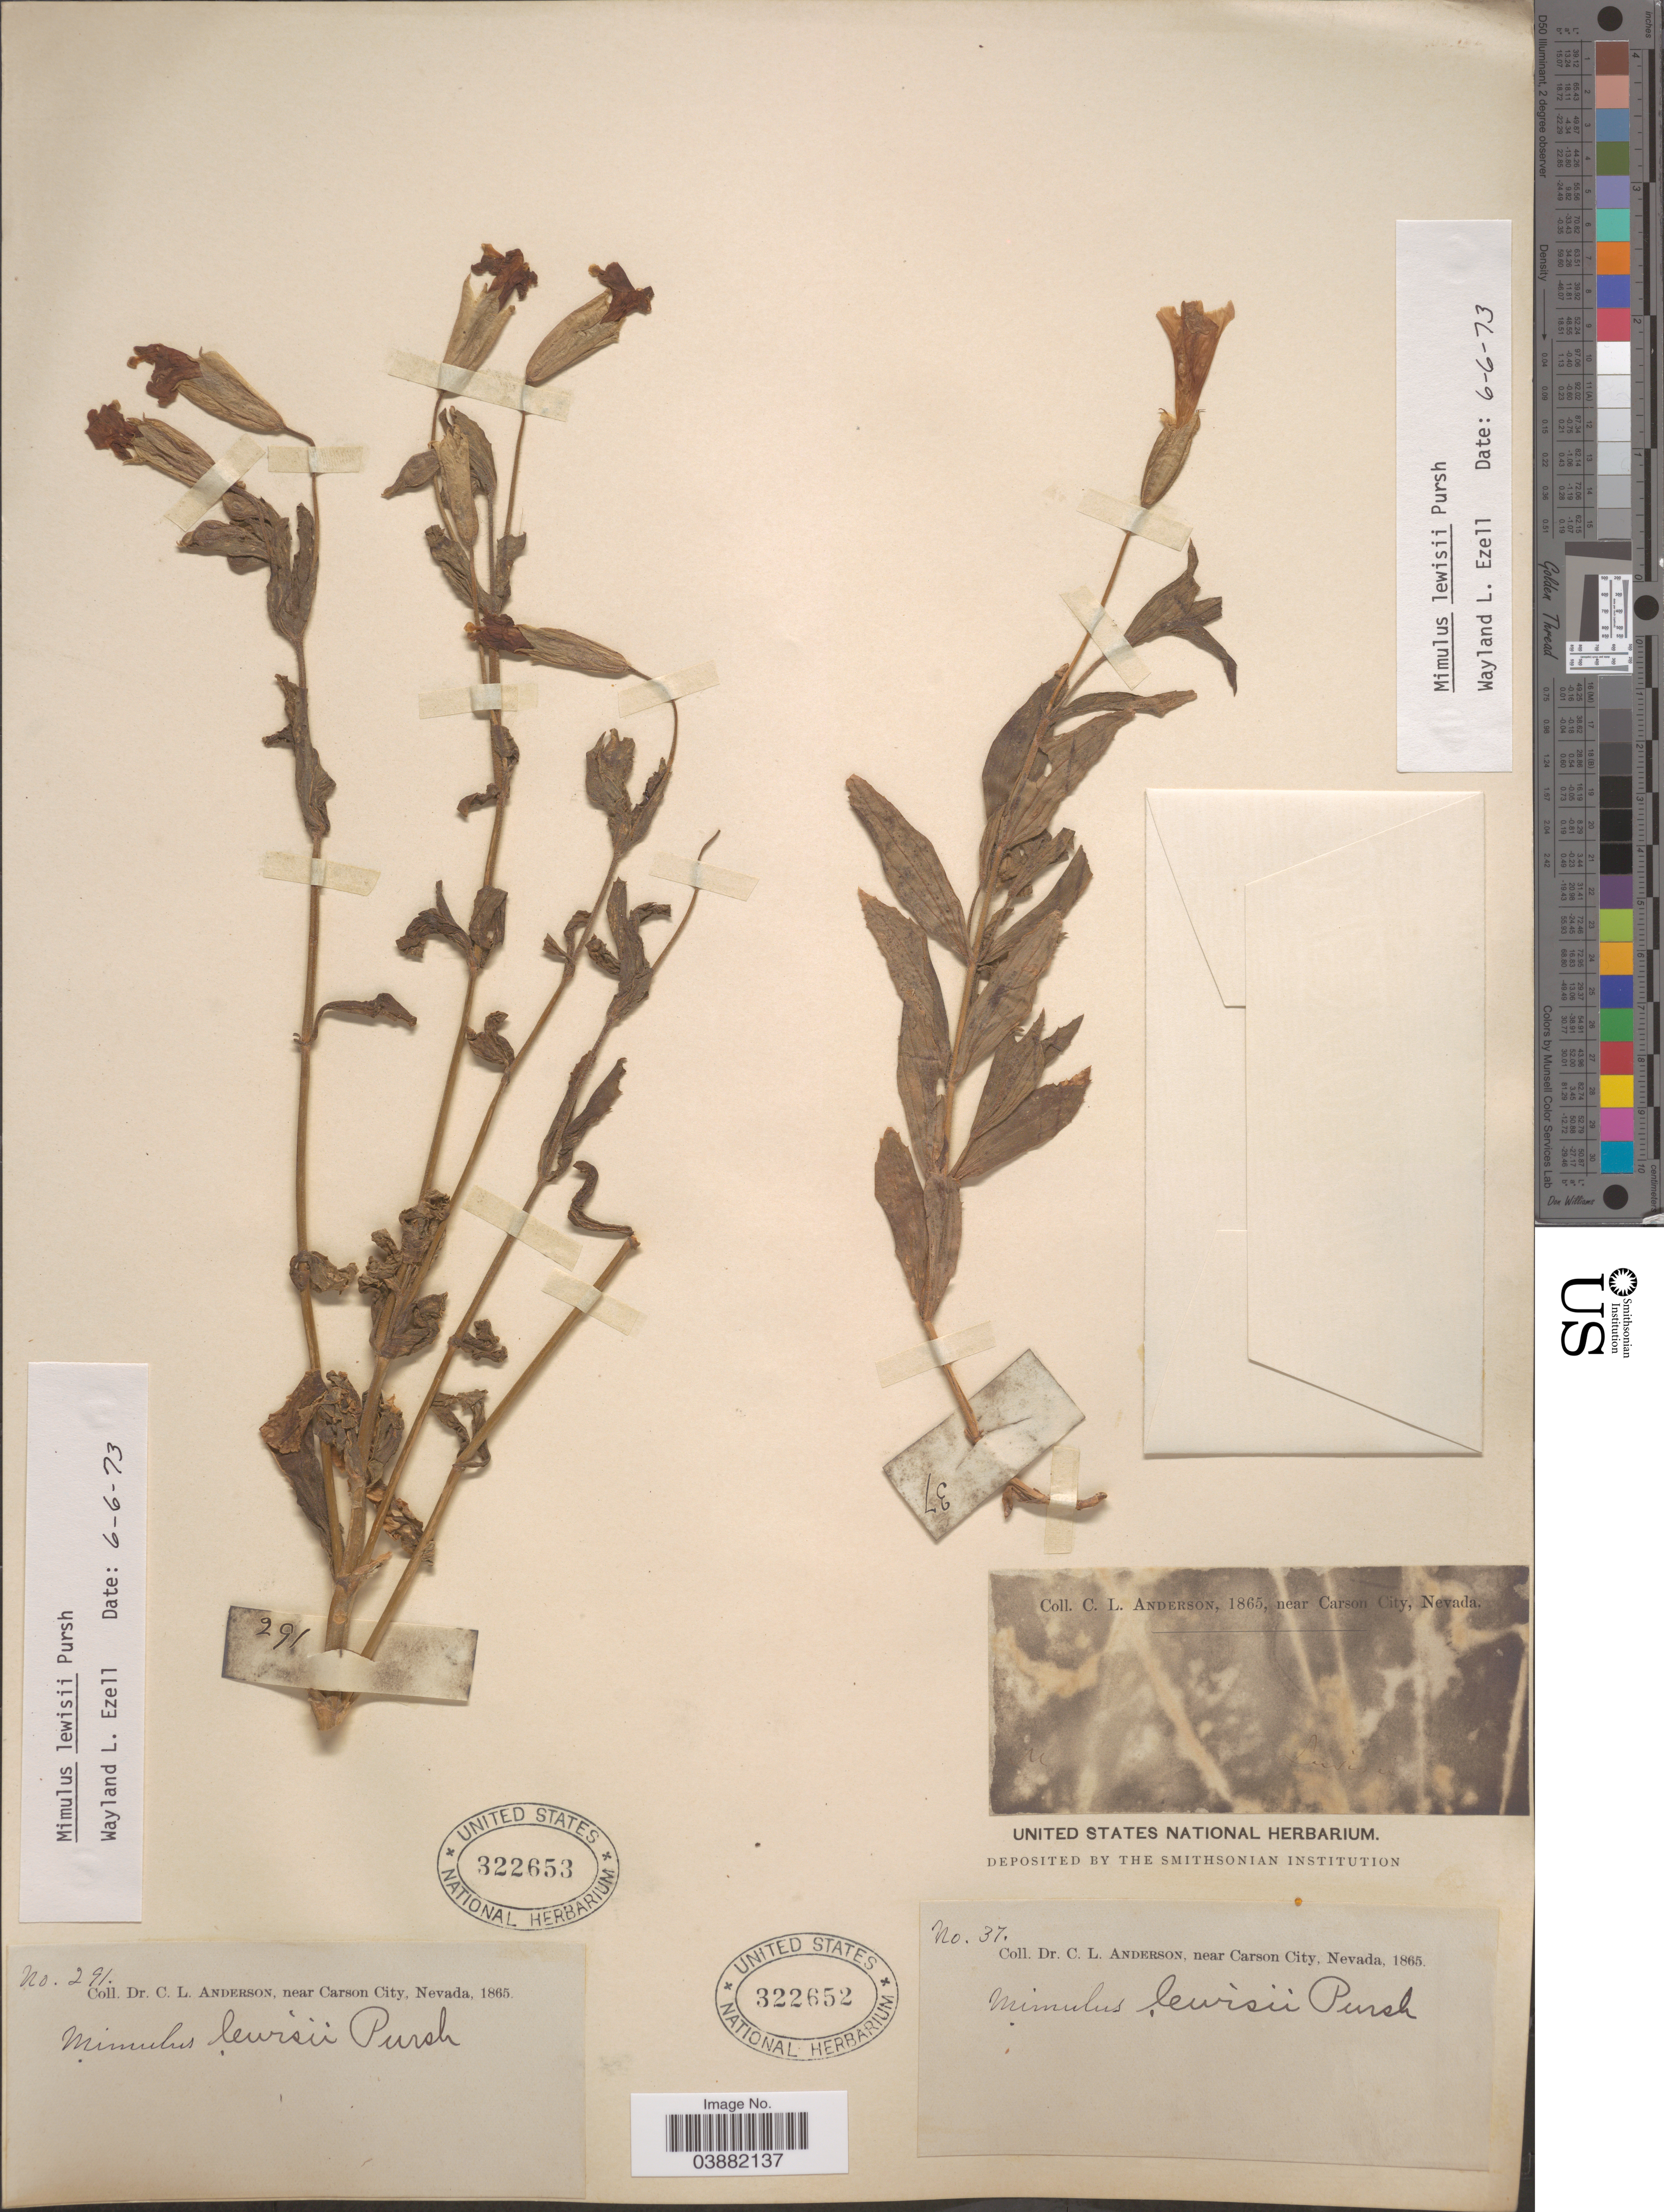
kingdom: Plantae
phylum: Tracheophyta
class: Magnoliopsida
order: Lamiales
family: Phrymaceae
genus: Mimulus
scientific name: Mimulus lewisii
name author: Pursh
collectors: C. L. Anderson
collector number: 37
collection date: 1865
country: United States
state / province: Nevada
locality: Near Carson City.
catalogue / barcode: US 322652-2